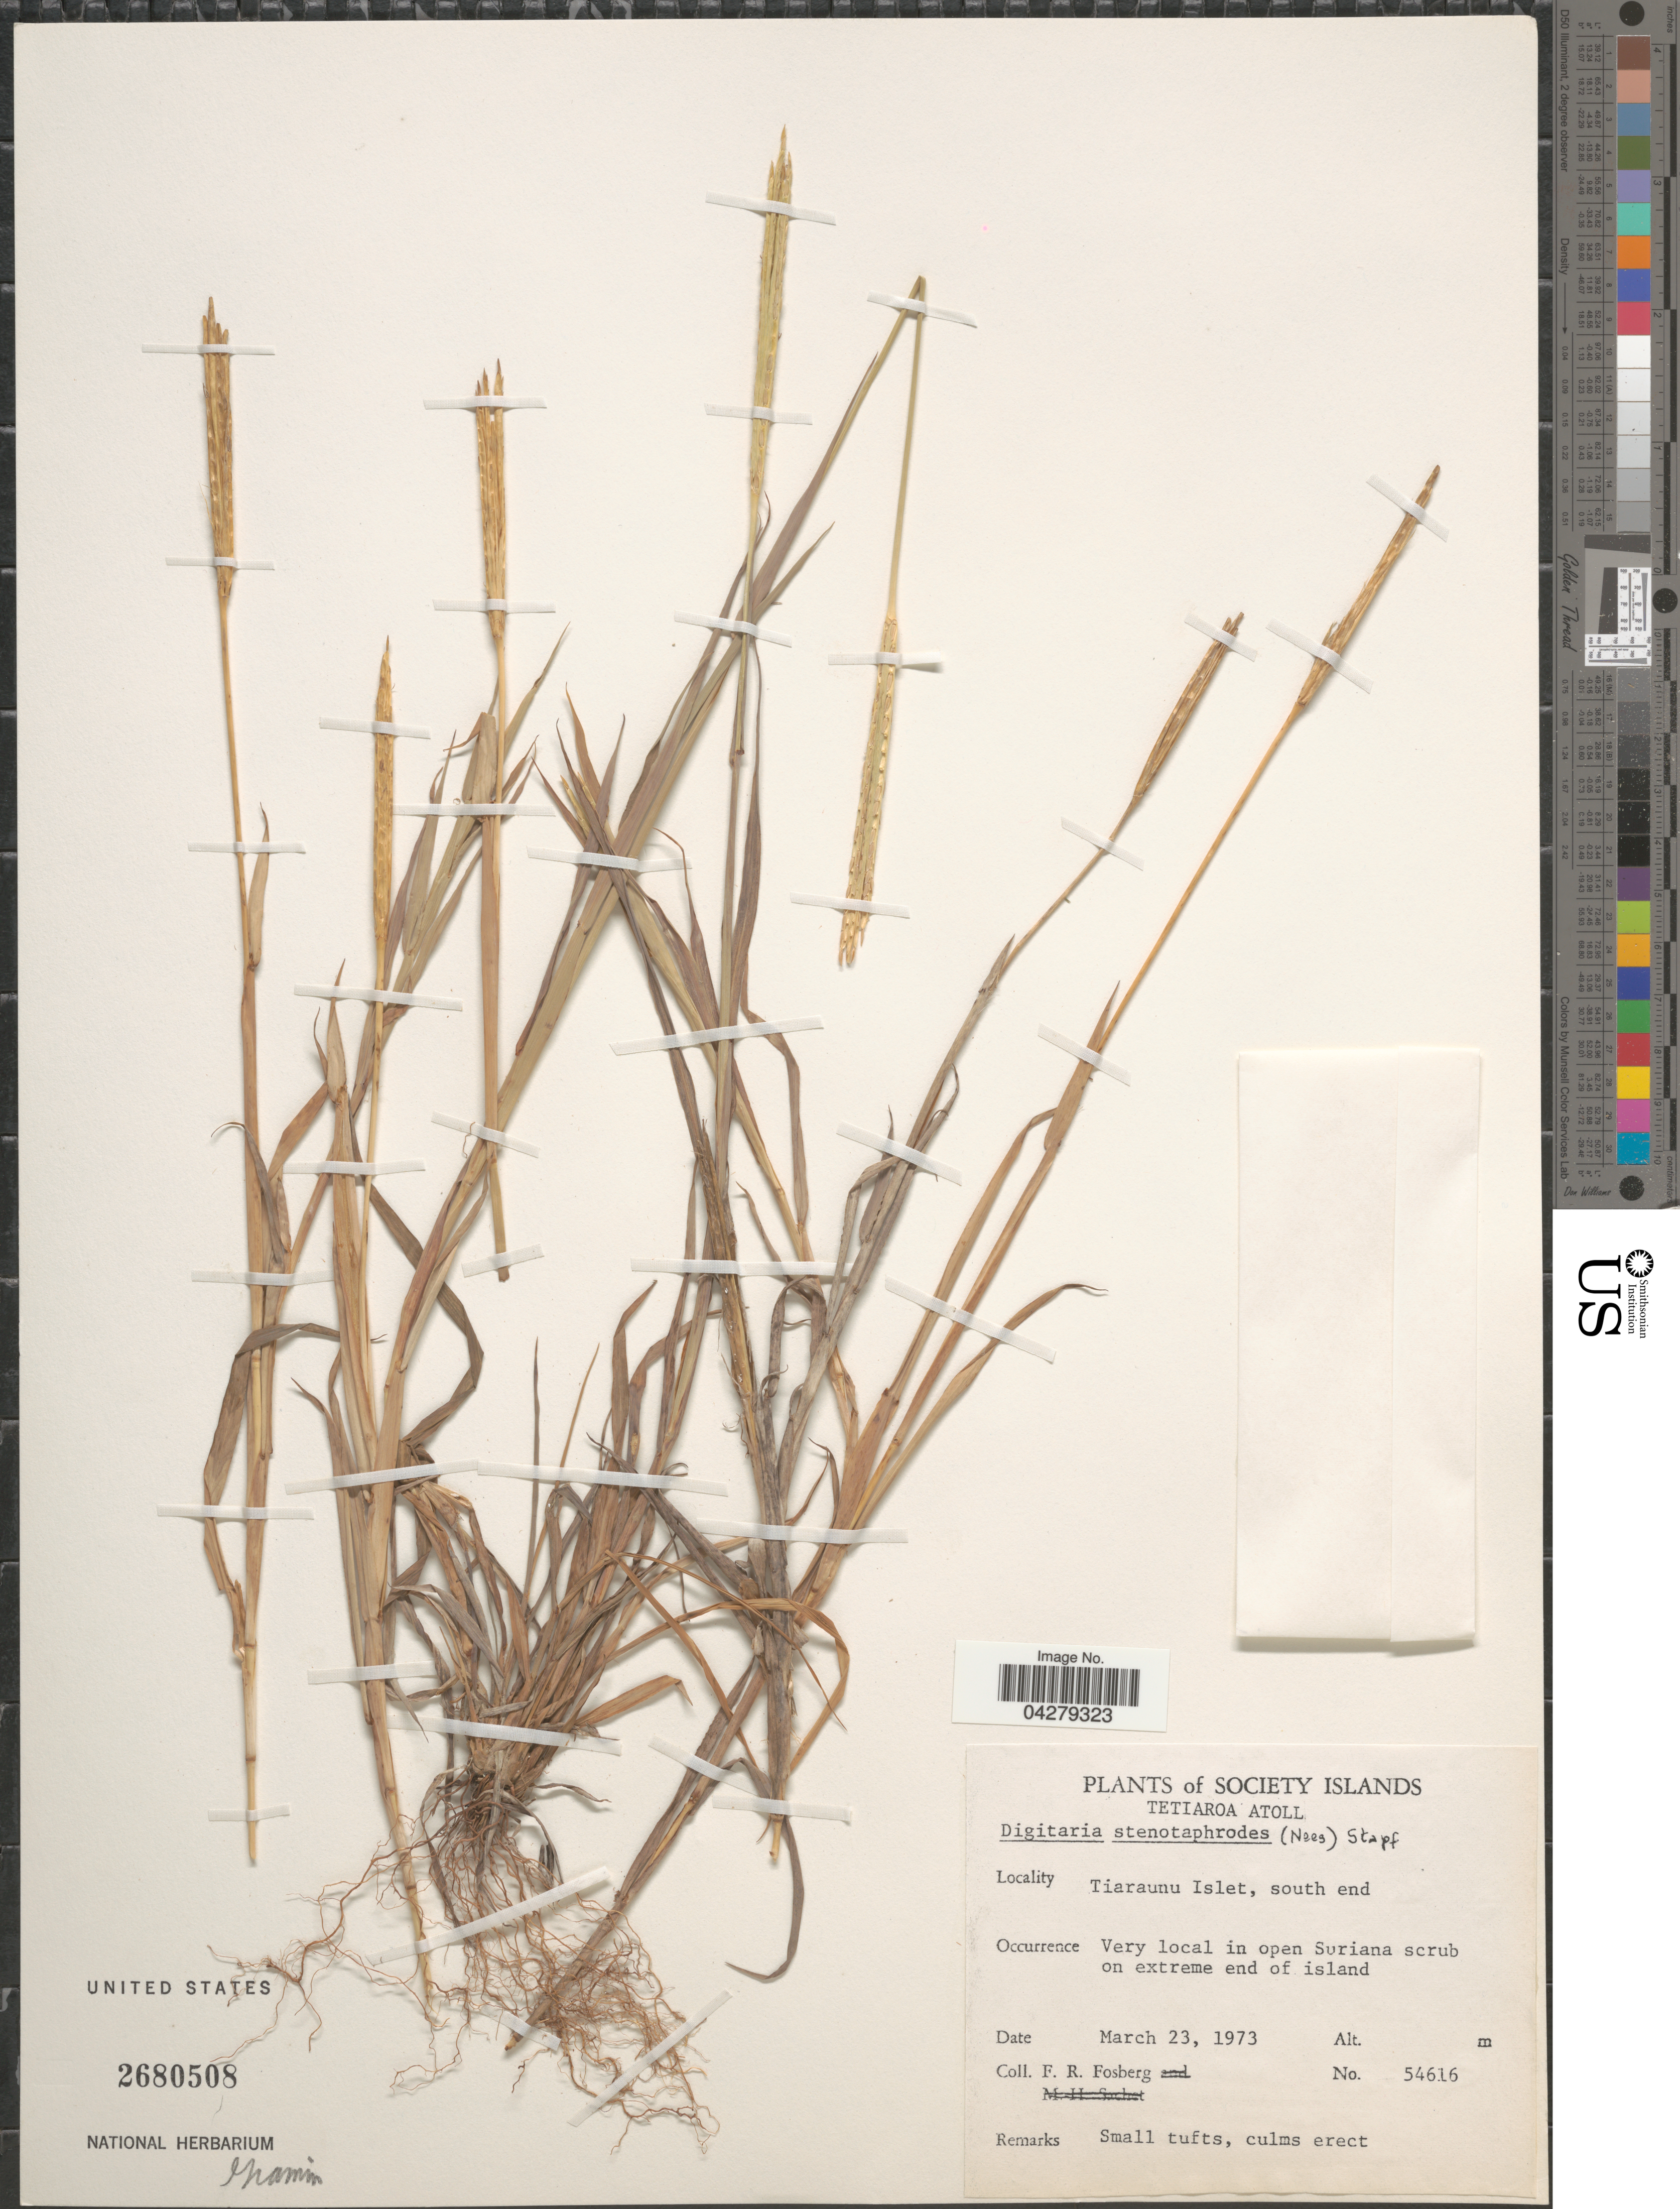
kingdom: Plantae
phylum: Tracheophyta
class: Liliopsida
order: Poales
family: Poaceae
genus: Digitaria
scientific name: Digitaria stenotaphrodes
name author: (Steud.) Stapf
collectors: F. R. Fosberg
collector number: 54616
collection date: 1973-03-23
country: French Polynesia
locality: Society Islands. Tetiaroa Atoll. Tiaraunu Islet, south end.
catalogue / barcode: US 2680508